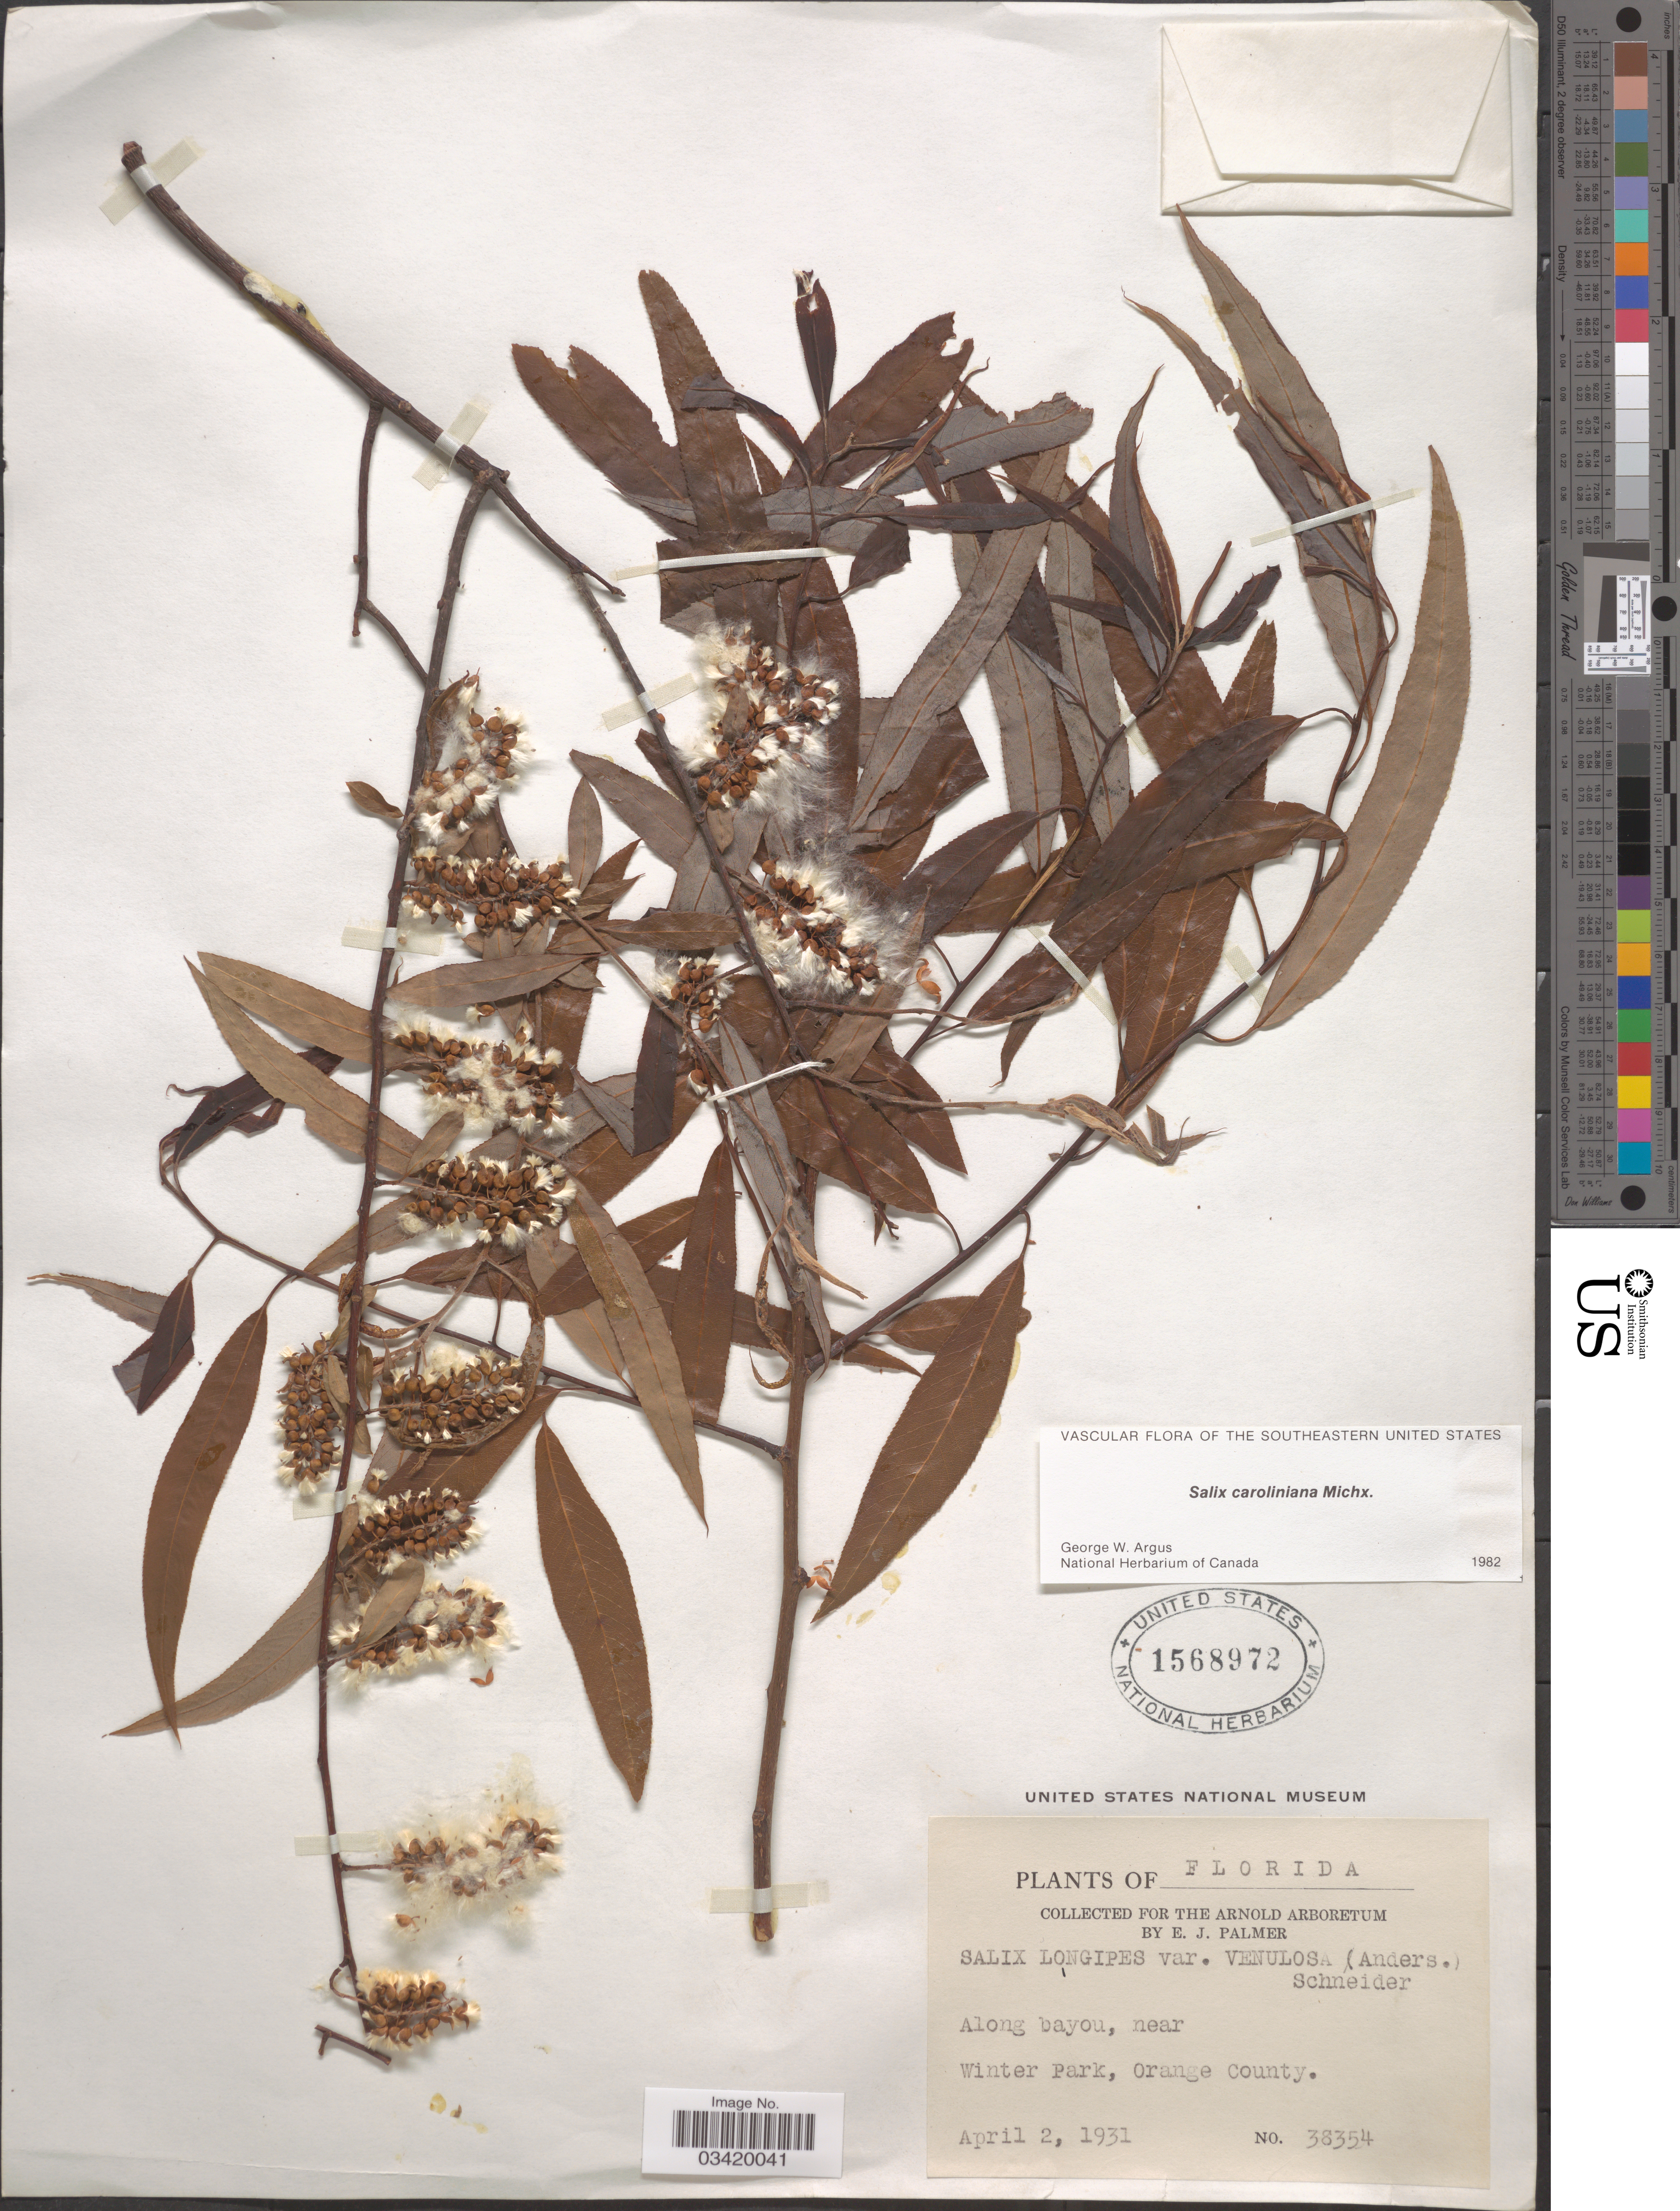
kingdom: Plantae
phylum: Tracheophyta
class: Magnoliopsida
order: Malpighiales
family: Salicaceae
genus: Salix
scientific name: Salix caroliniana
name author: Michx.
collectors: E. J. Palmer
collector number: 38354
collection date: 1931-04-02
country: United States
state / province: Florida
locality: Along bayou, near Winter Park, Orange County.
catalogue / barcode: US 1568972